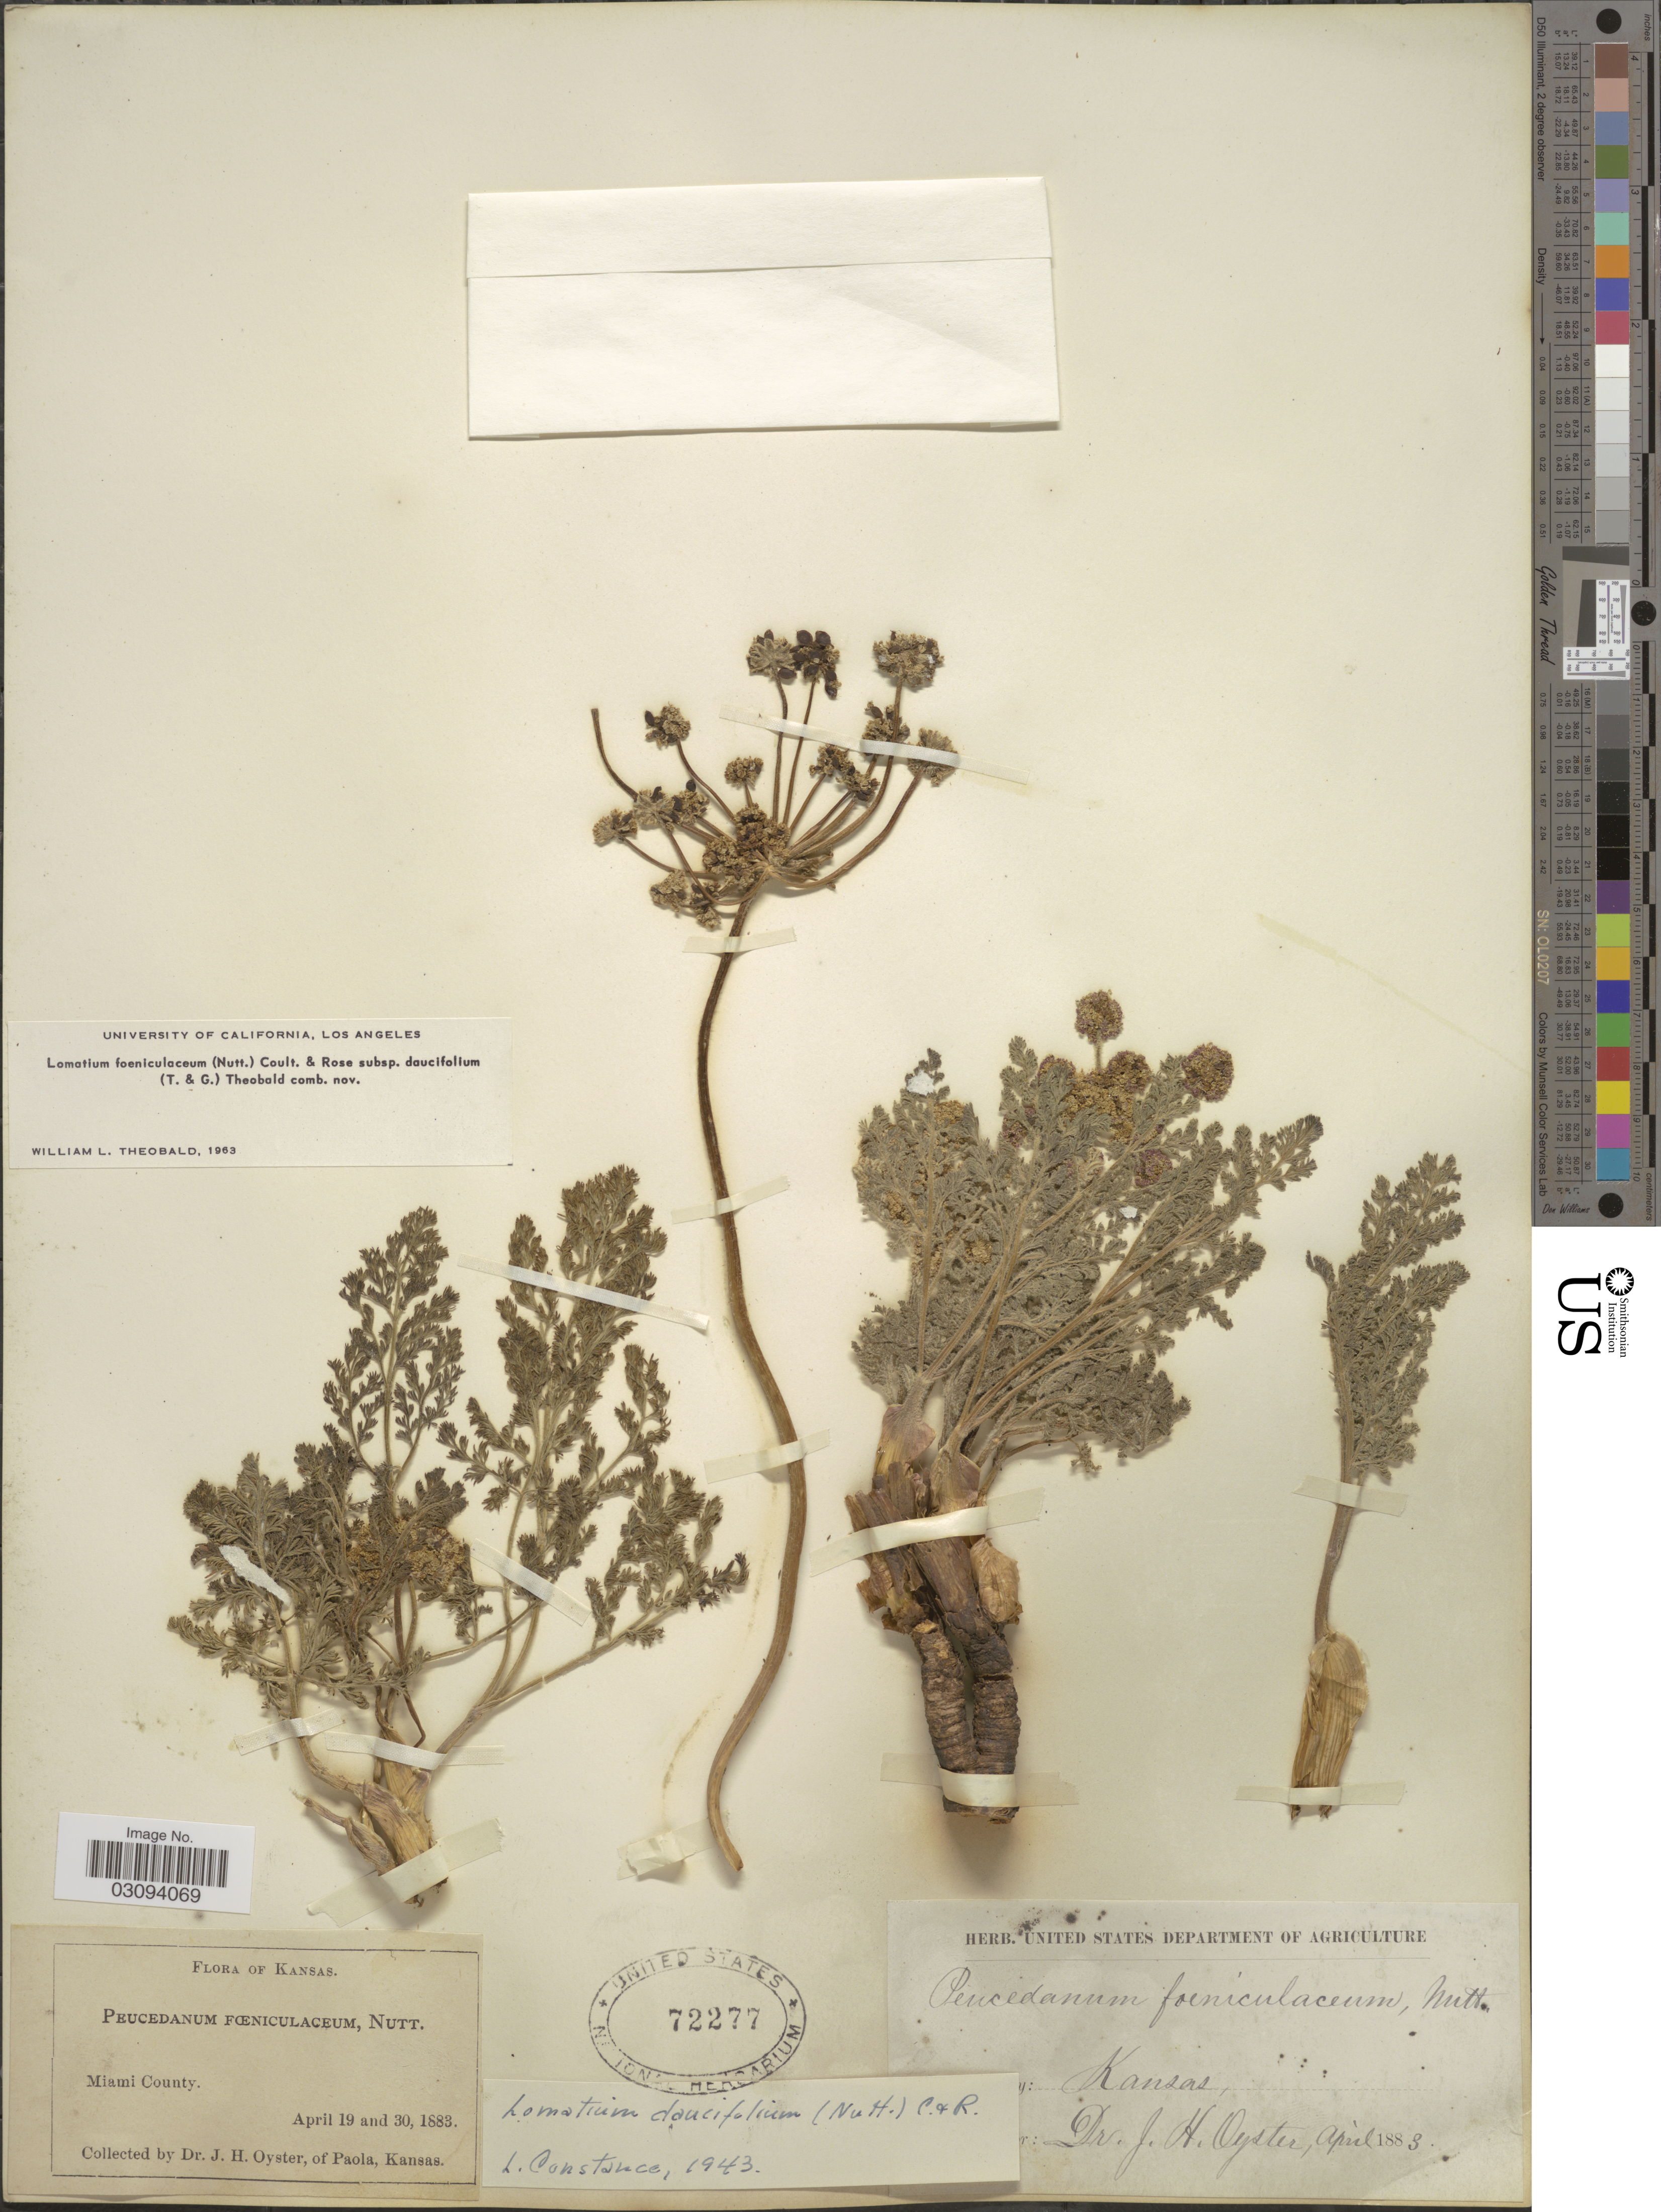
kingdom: Plantae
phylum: Tracheophyta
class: Magnoliopsida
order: Apiales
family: Apiaceae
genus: Lomatium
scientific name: Lomatium foeniculaceum subsp. daucifolium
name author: (Torr. & A. Gray) W.L. Theob.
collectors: J. H. Oyster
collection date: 1883-04-19/1883-04-30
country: United States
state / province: Kansas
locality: Miami County.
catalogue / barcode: US 72277